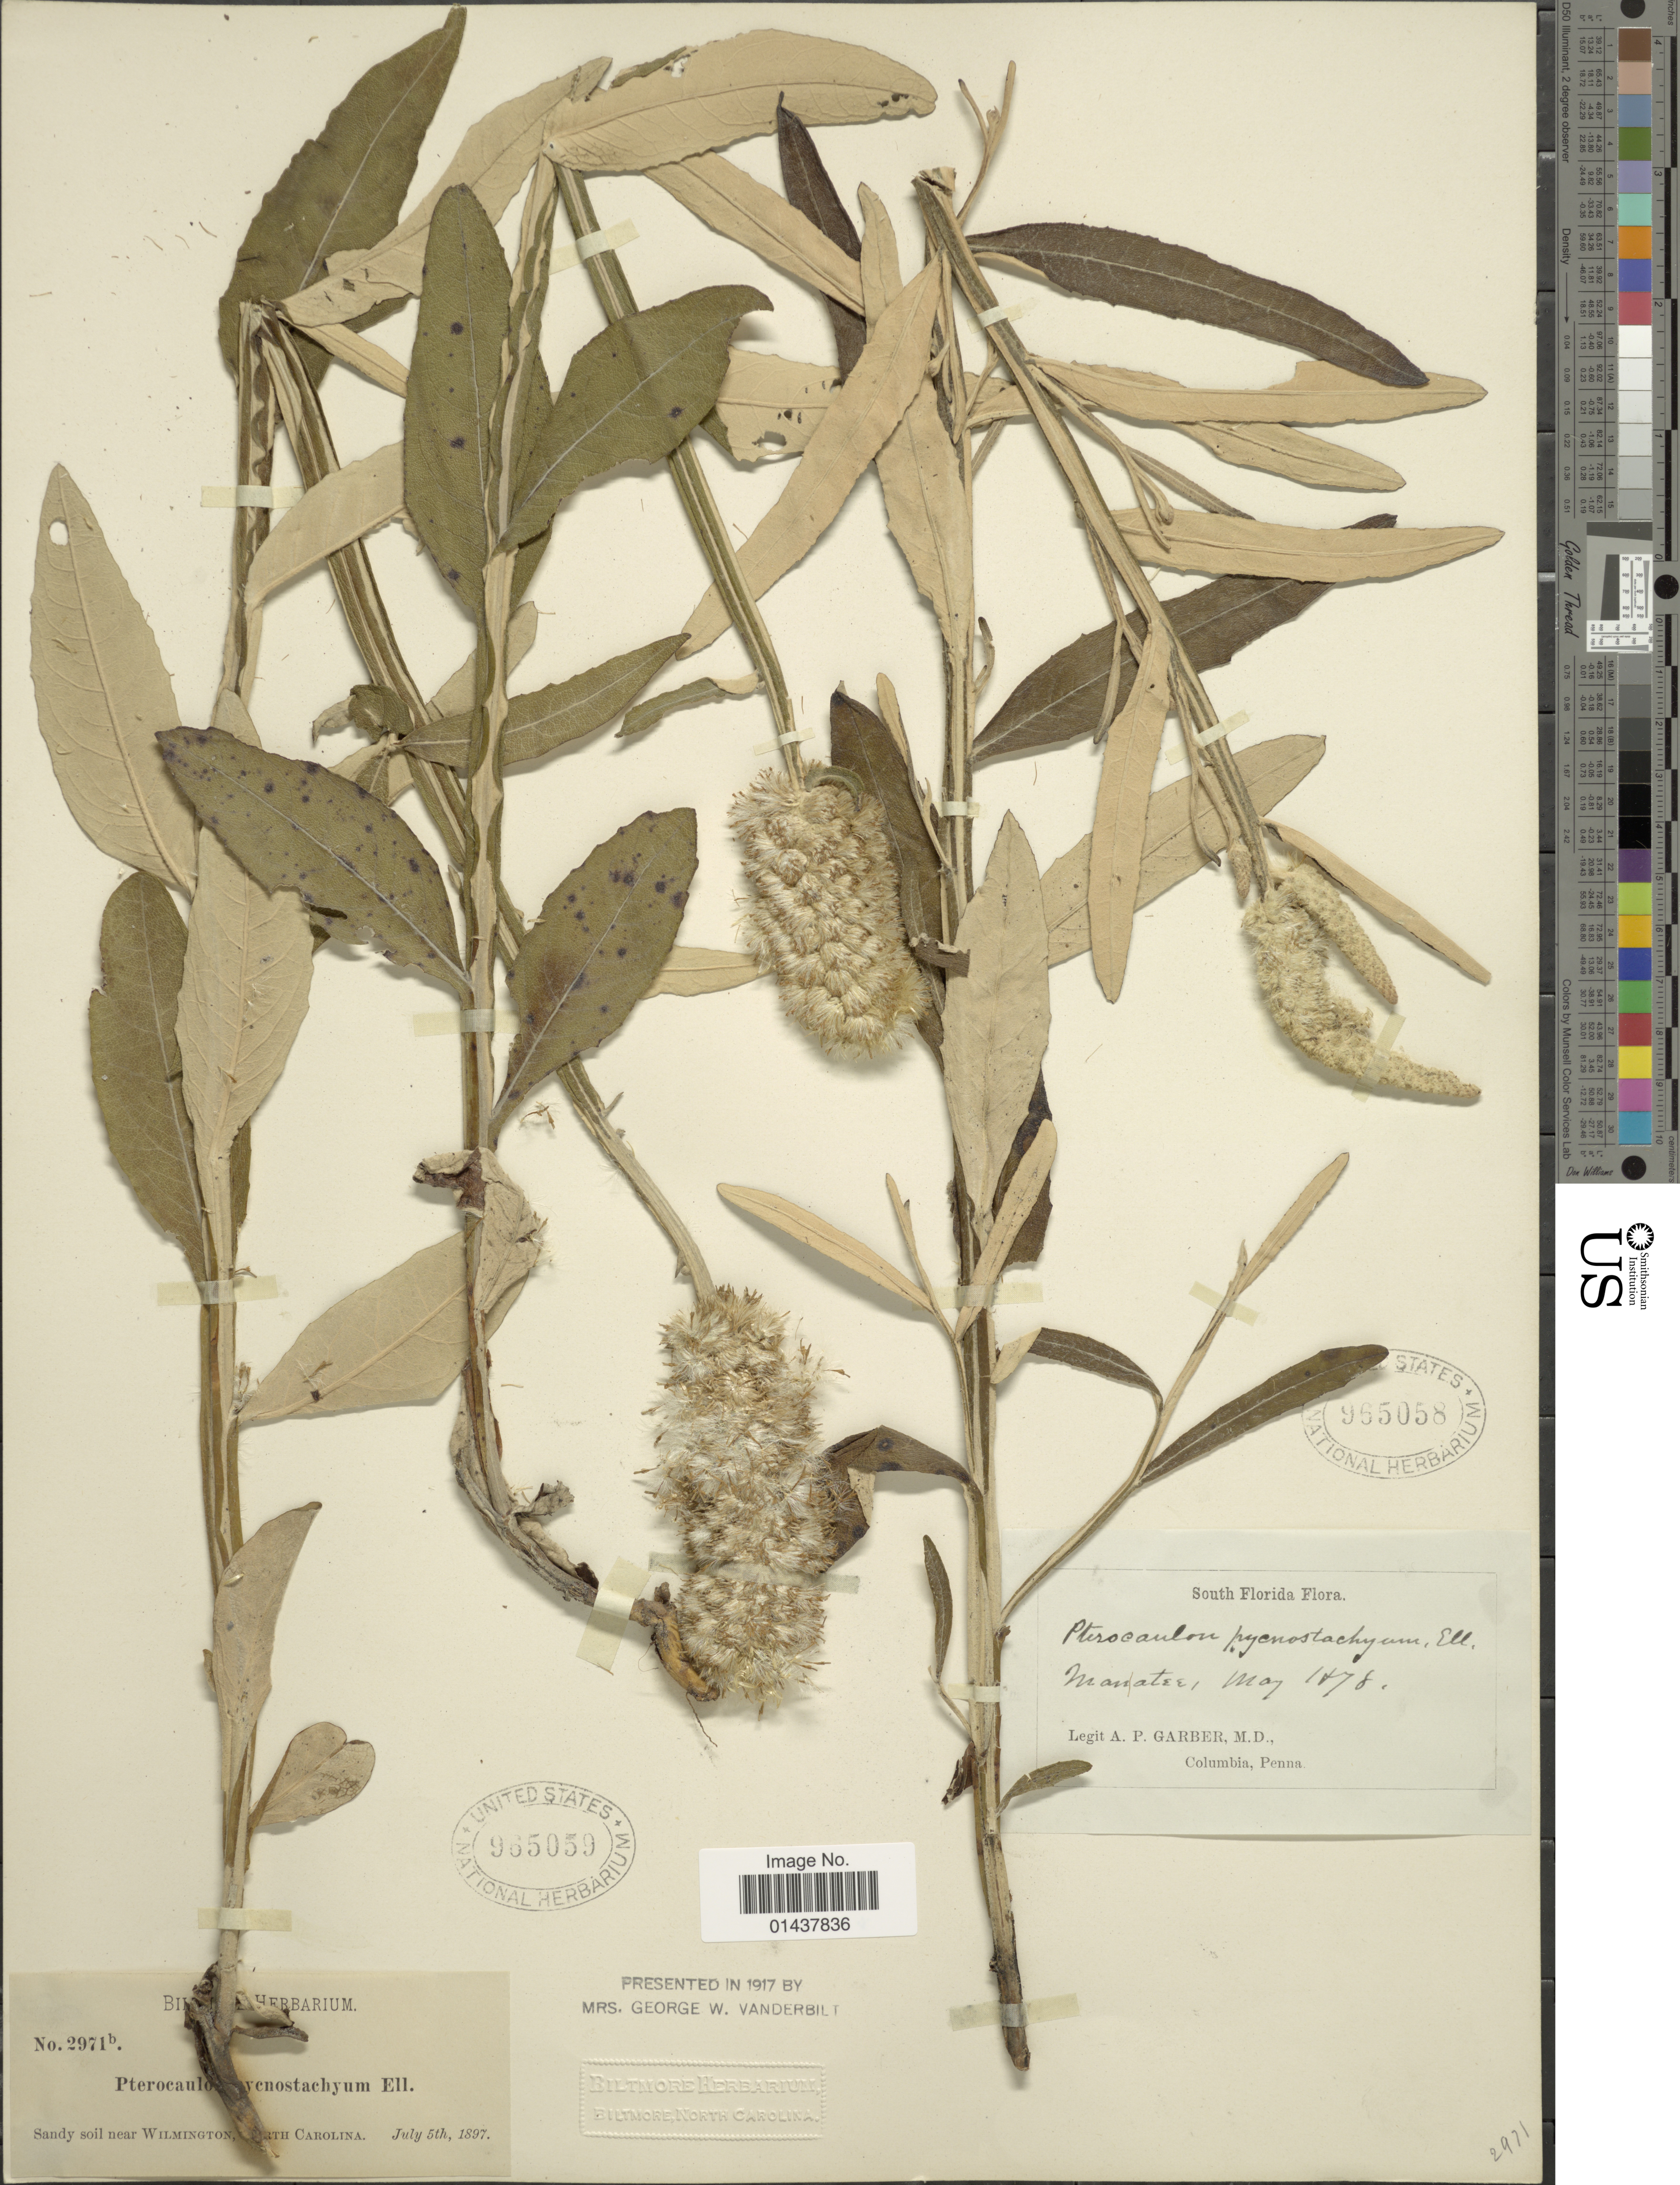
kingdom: Plantae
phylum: Tracheophyta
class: Magnoliopsida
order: Asterales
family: Asteraceae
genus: Pterocaulon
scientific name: Pterocaulon pycnostachyum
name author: (Michx.) Elliott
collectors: A. P. Garber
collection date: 1878-05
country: United States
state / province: Florida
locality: South Florida, Manatee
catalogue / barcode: US 965058-2